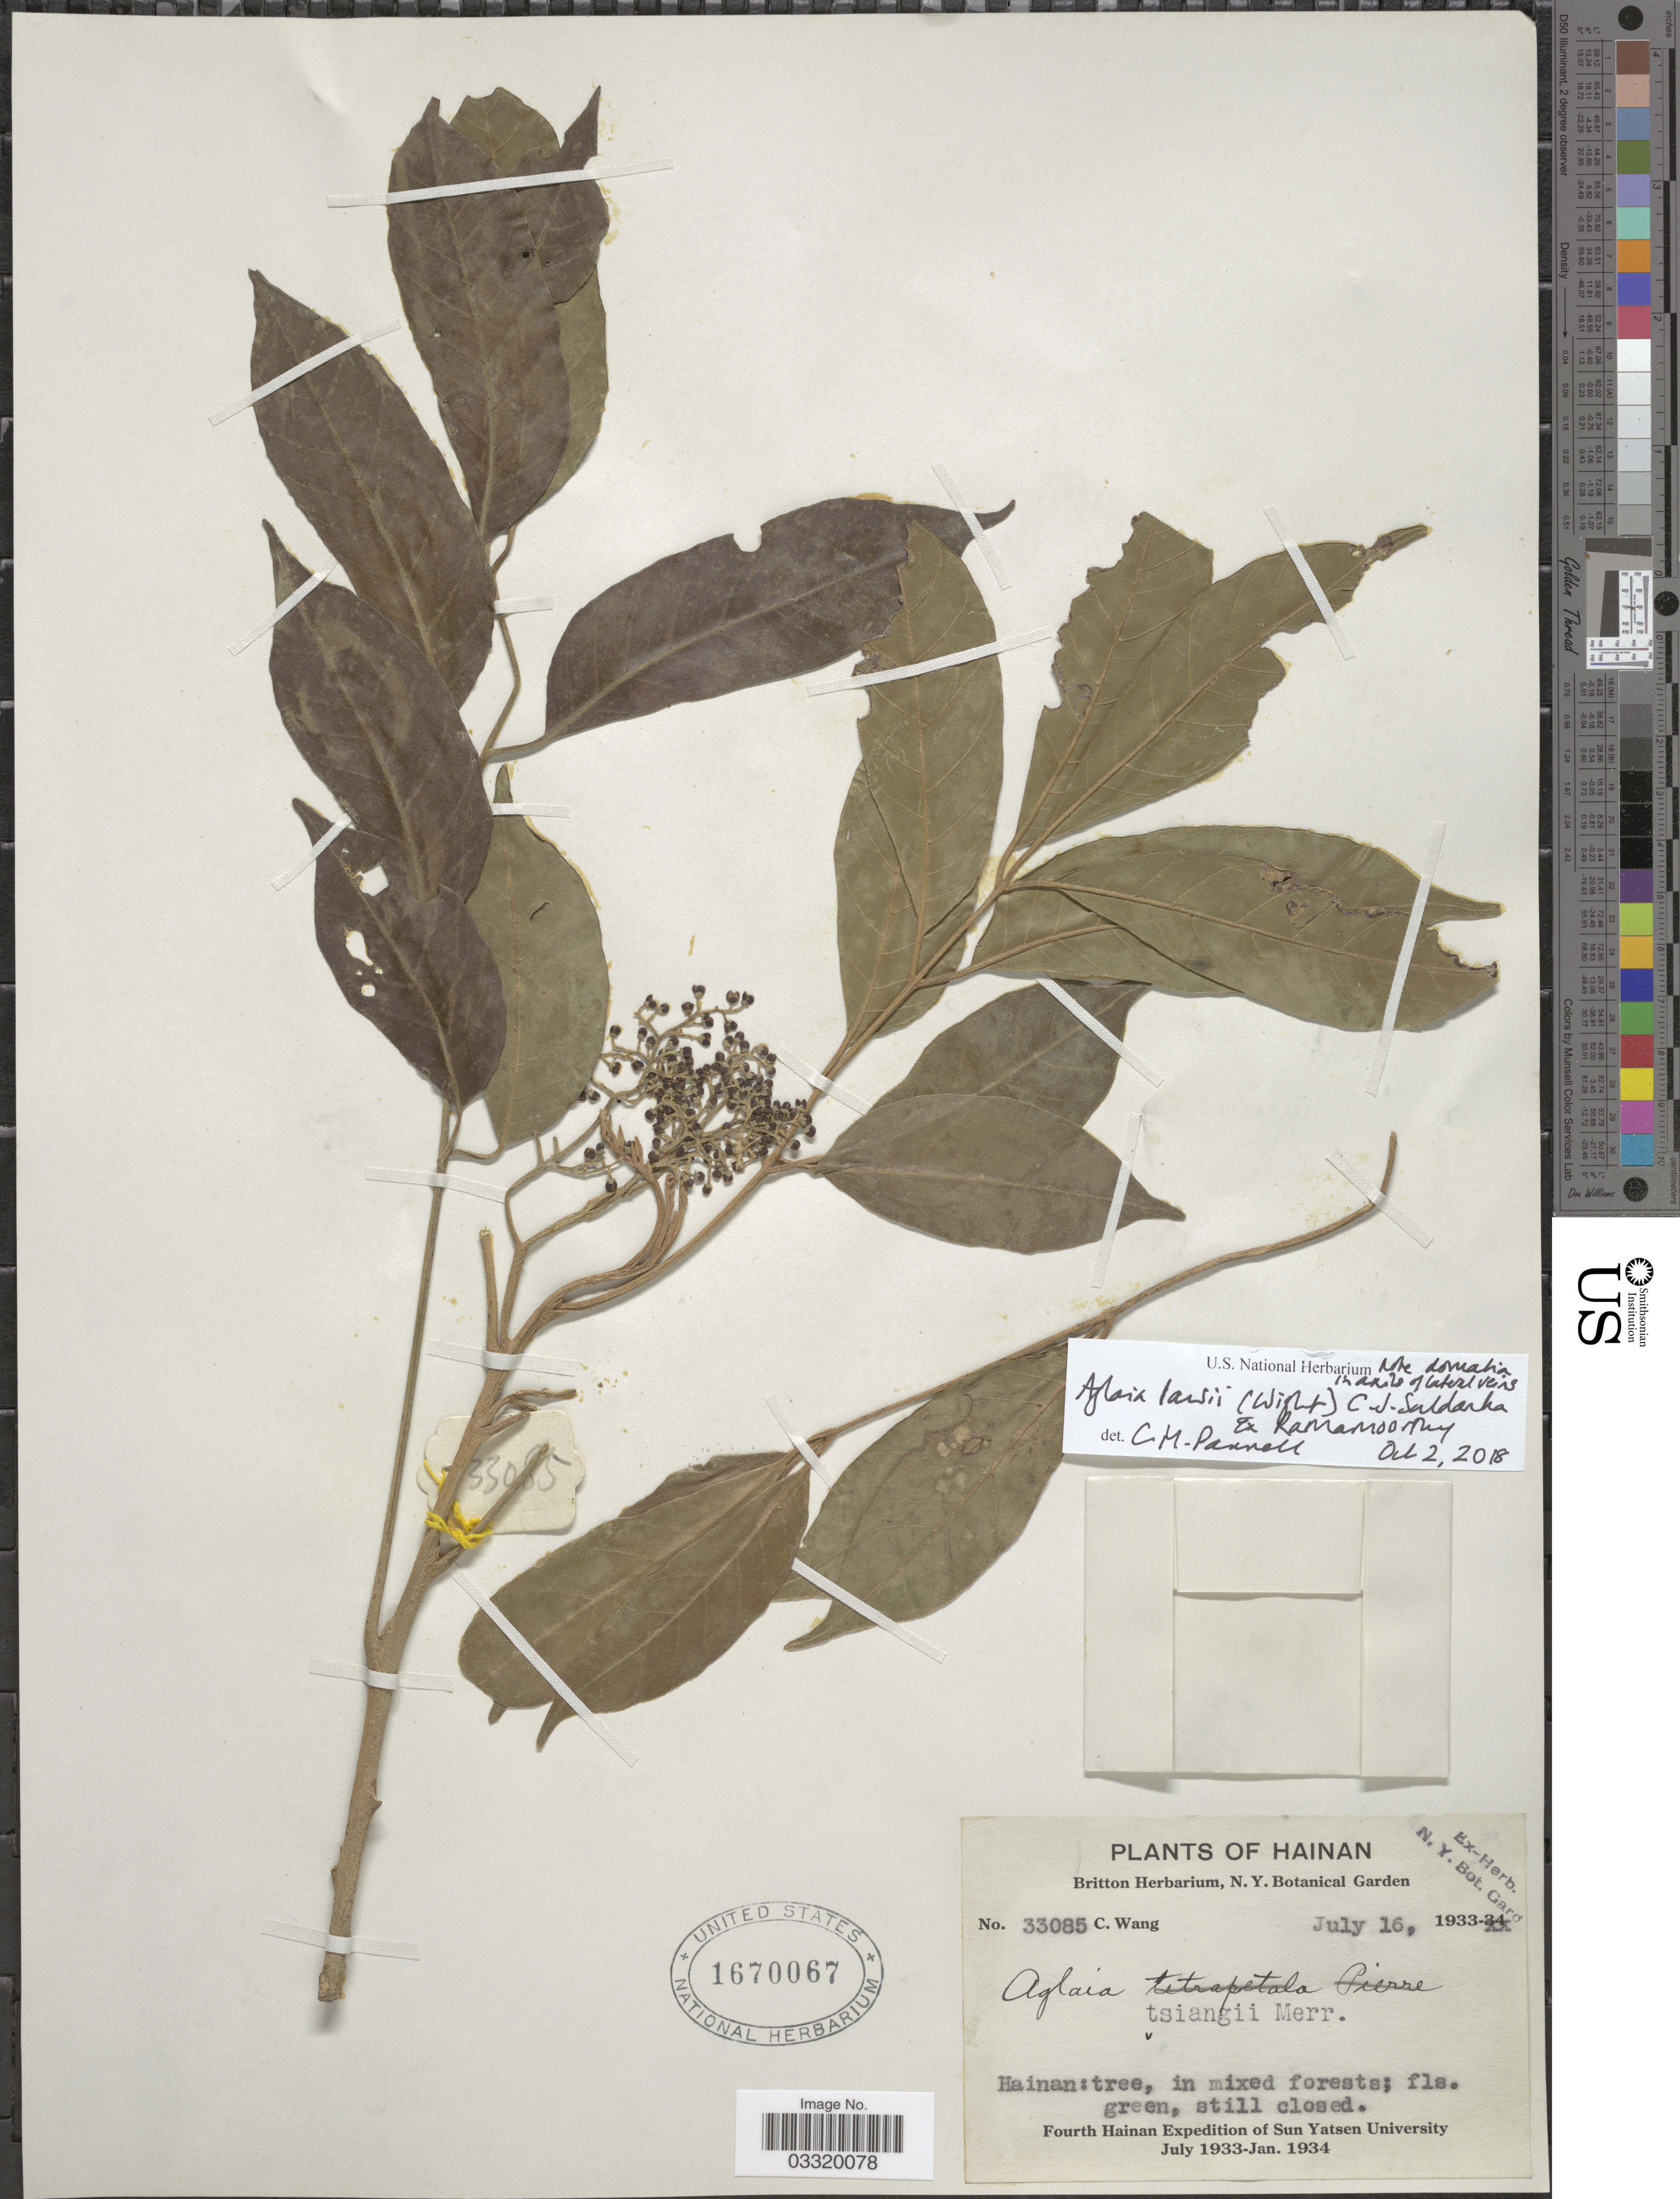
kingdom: Plantae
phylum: Tracheophyta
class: Magnoliopsida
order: Sapindales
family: Meliaceae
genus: Aglaia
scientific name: Aglaia lawii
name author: (Wight) C.J. Saldanha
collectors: C. Wang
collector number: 33085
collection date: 1933-07-16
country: China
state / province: Hainan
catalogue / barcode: US 1670067